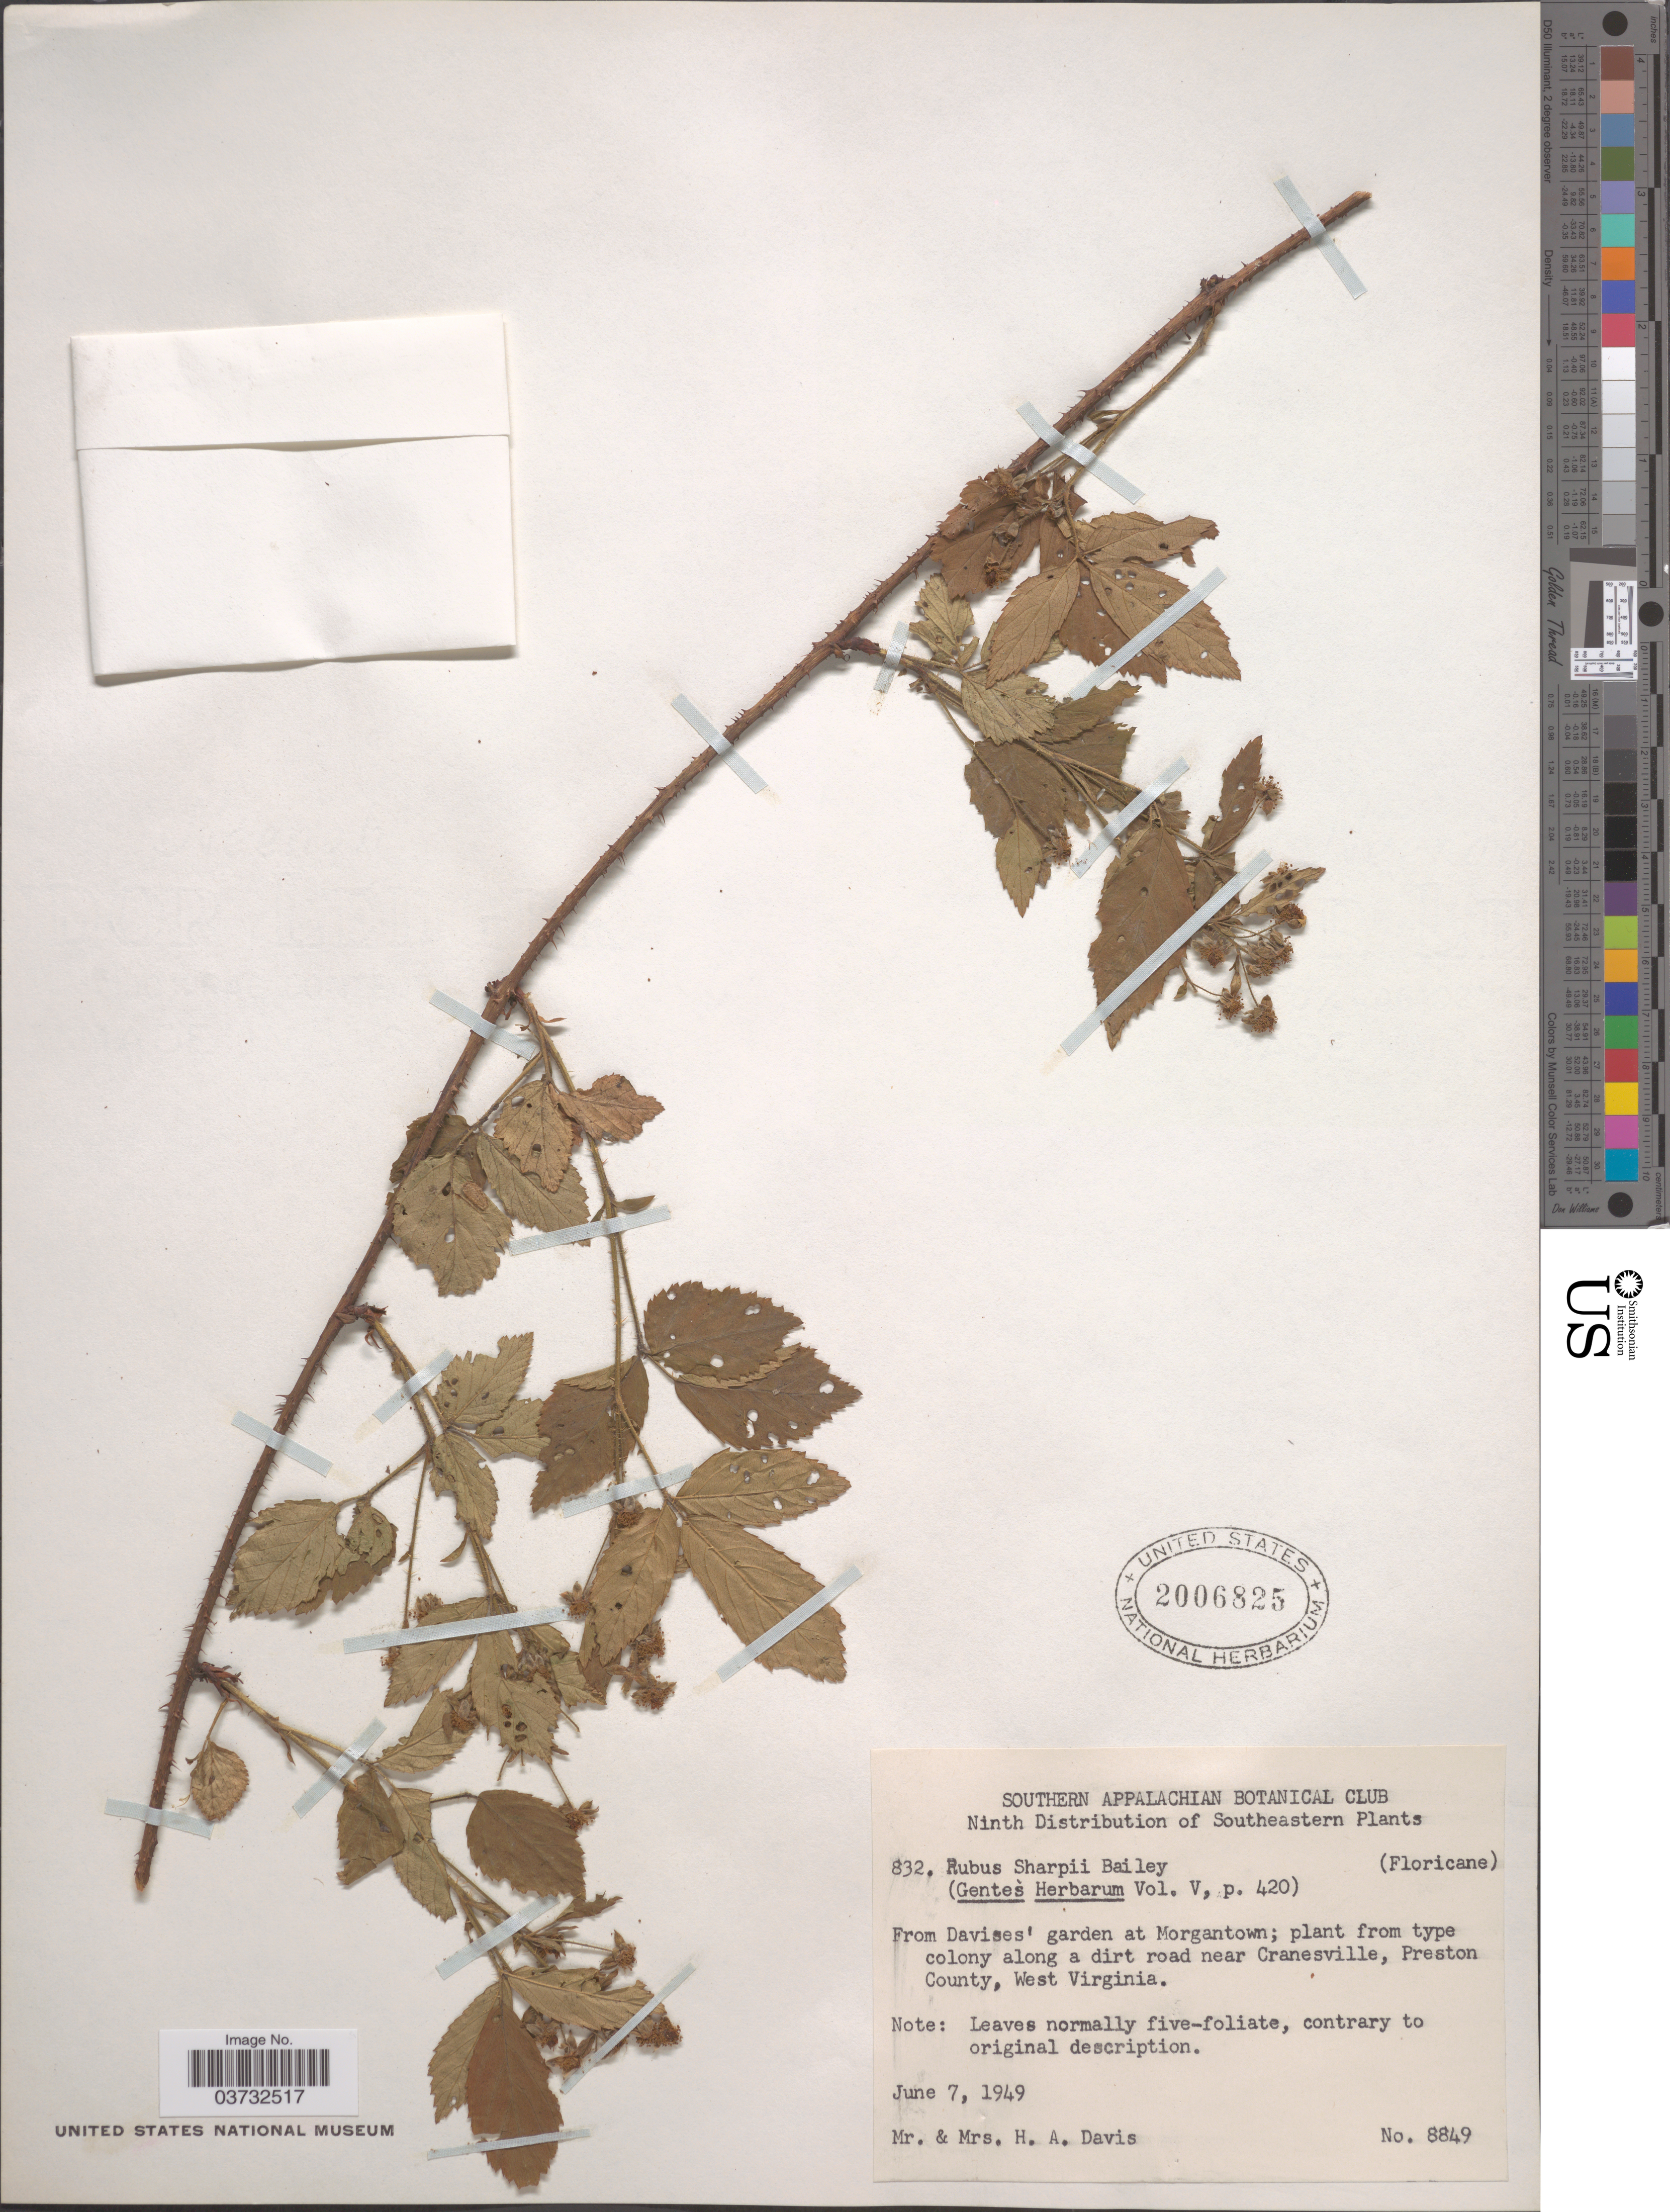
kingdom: Plantae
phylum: Tracheophyta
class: Magnoliopsida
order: Rosales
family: Rosaceae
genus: Rubus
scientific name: Rubus sharpii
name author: L.H. Bailey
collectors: H. Davis & H. Davis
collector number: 8849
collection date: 1949-06-07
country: United States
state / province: West Virginia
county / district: Preston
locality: From Davises' garden at Morgantown; plant from type colony along a dirt road near Cranesville, Preston County.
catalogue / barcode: US 2006825